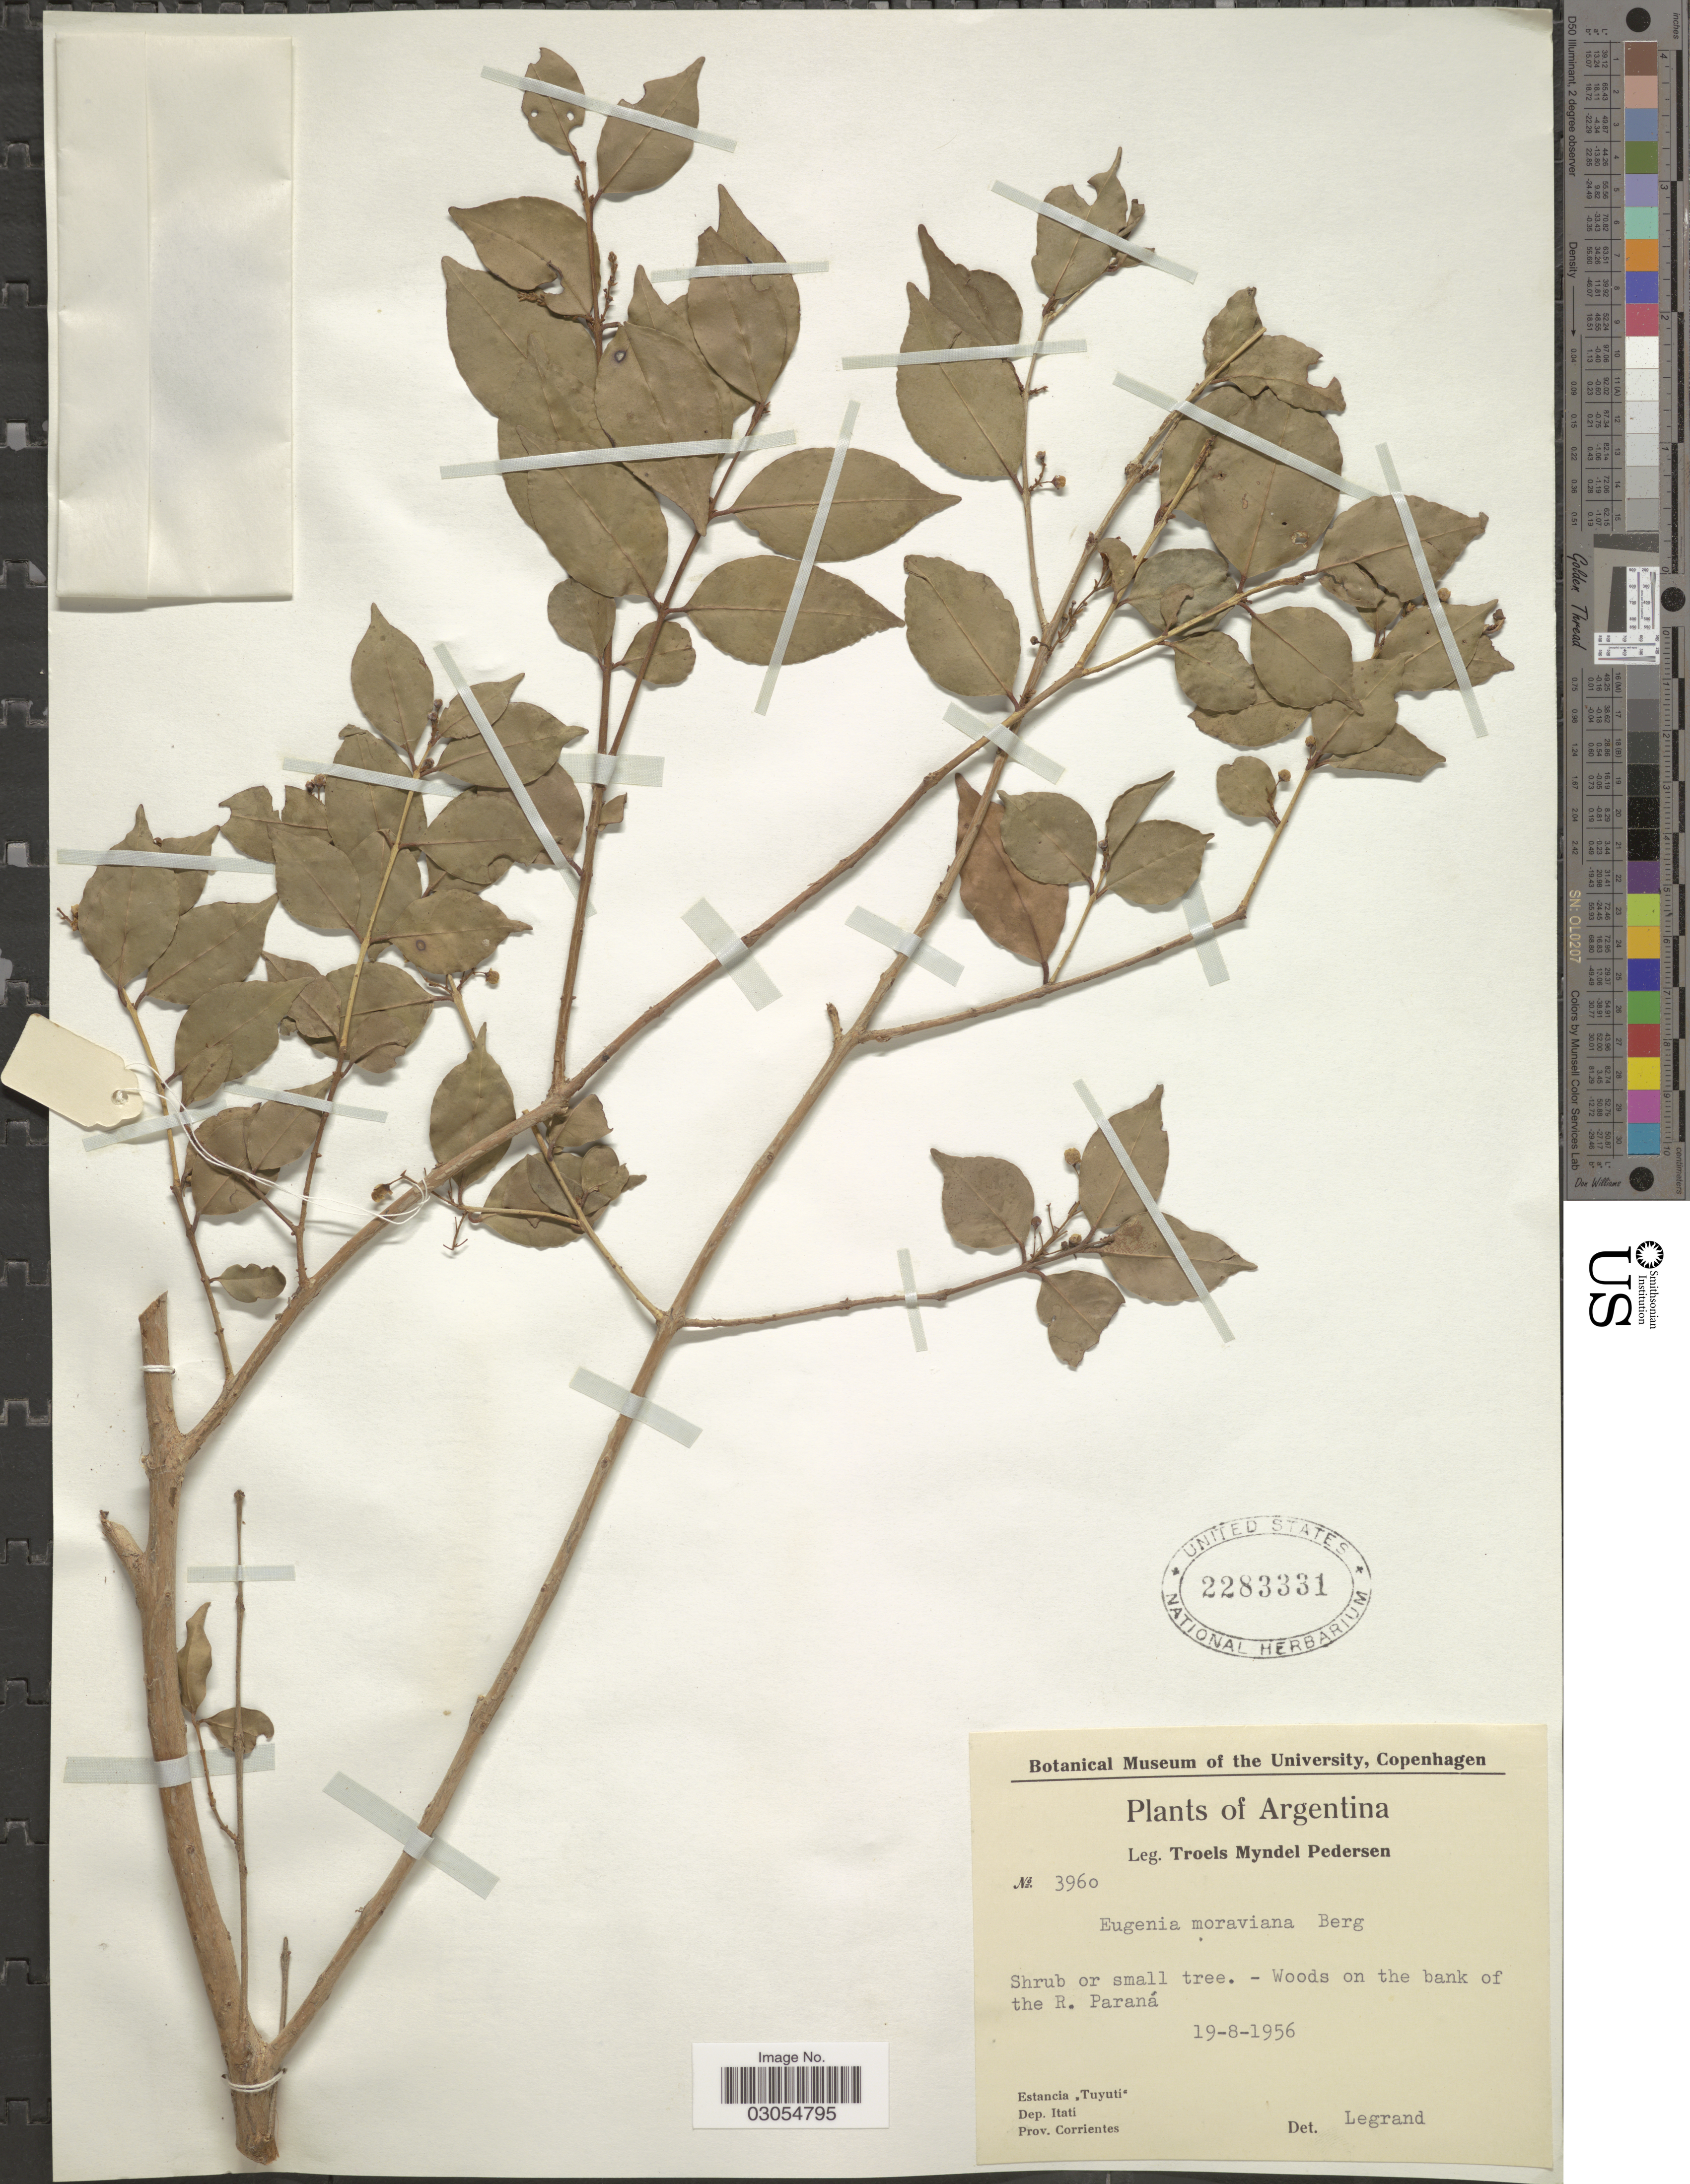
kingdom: Plantae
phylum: Tracheophyta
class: Magnoliopsida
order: Myrtales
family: Myrtaceae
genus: Eugenia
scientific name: Eugenia modesta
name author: DC.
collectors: T. Pederson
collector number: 3960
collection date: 1956-08-19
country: Argentina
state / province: Corrientes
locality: Woods on the bank of the R. Paraná. Estancia "Tuyutí". Dep. Itatí.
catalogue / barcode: US 2283331